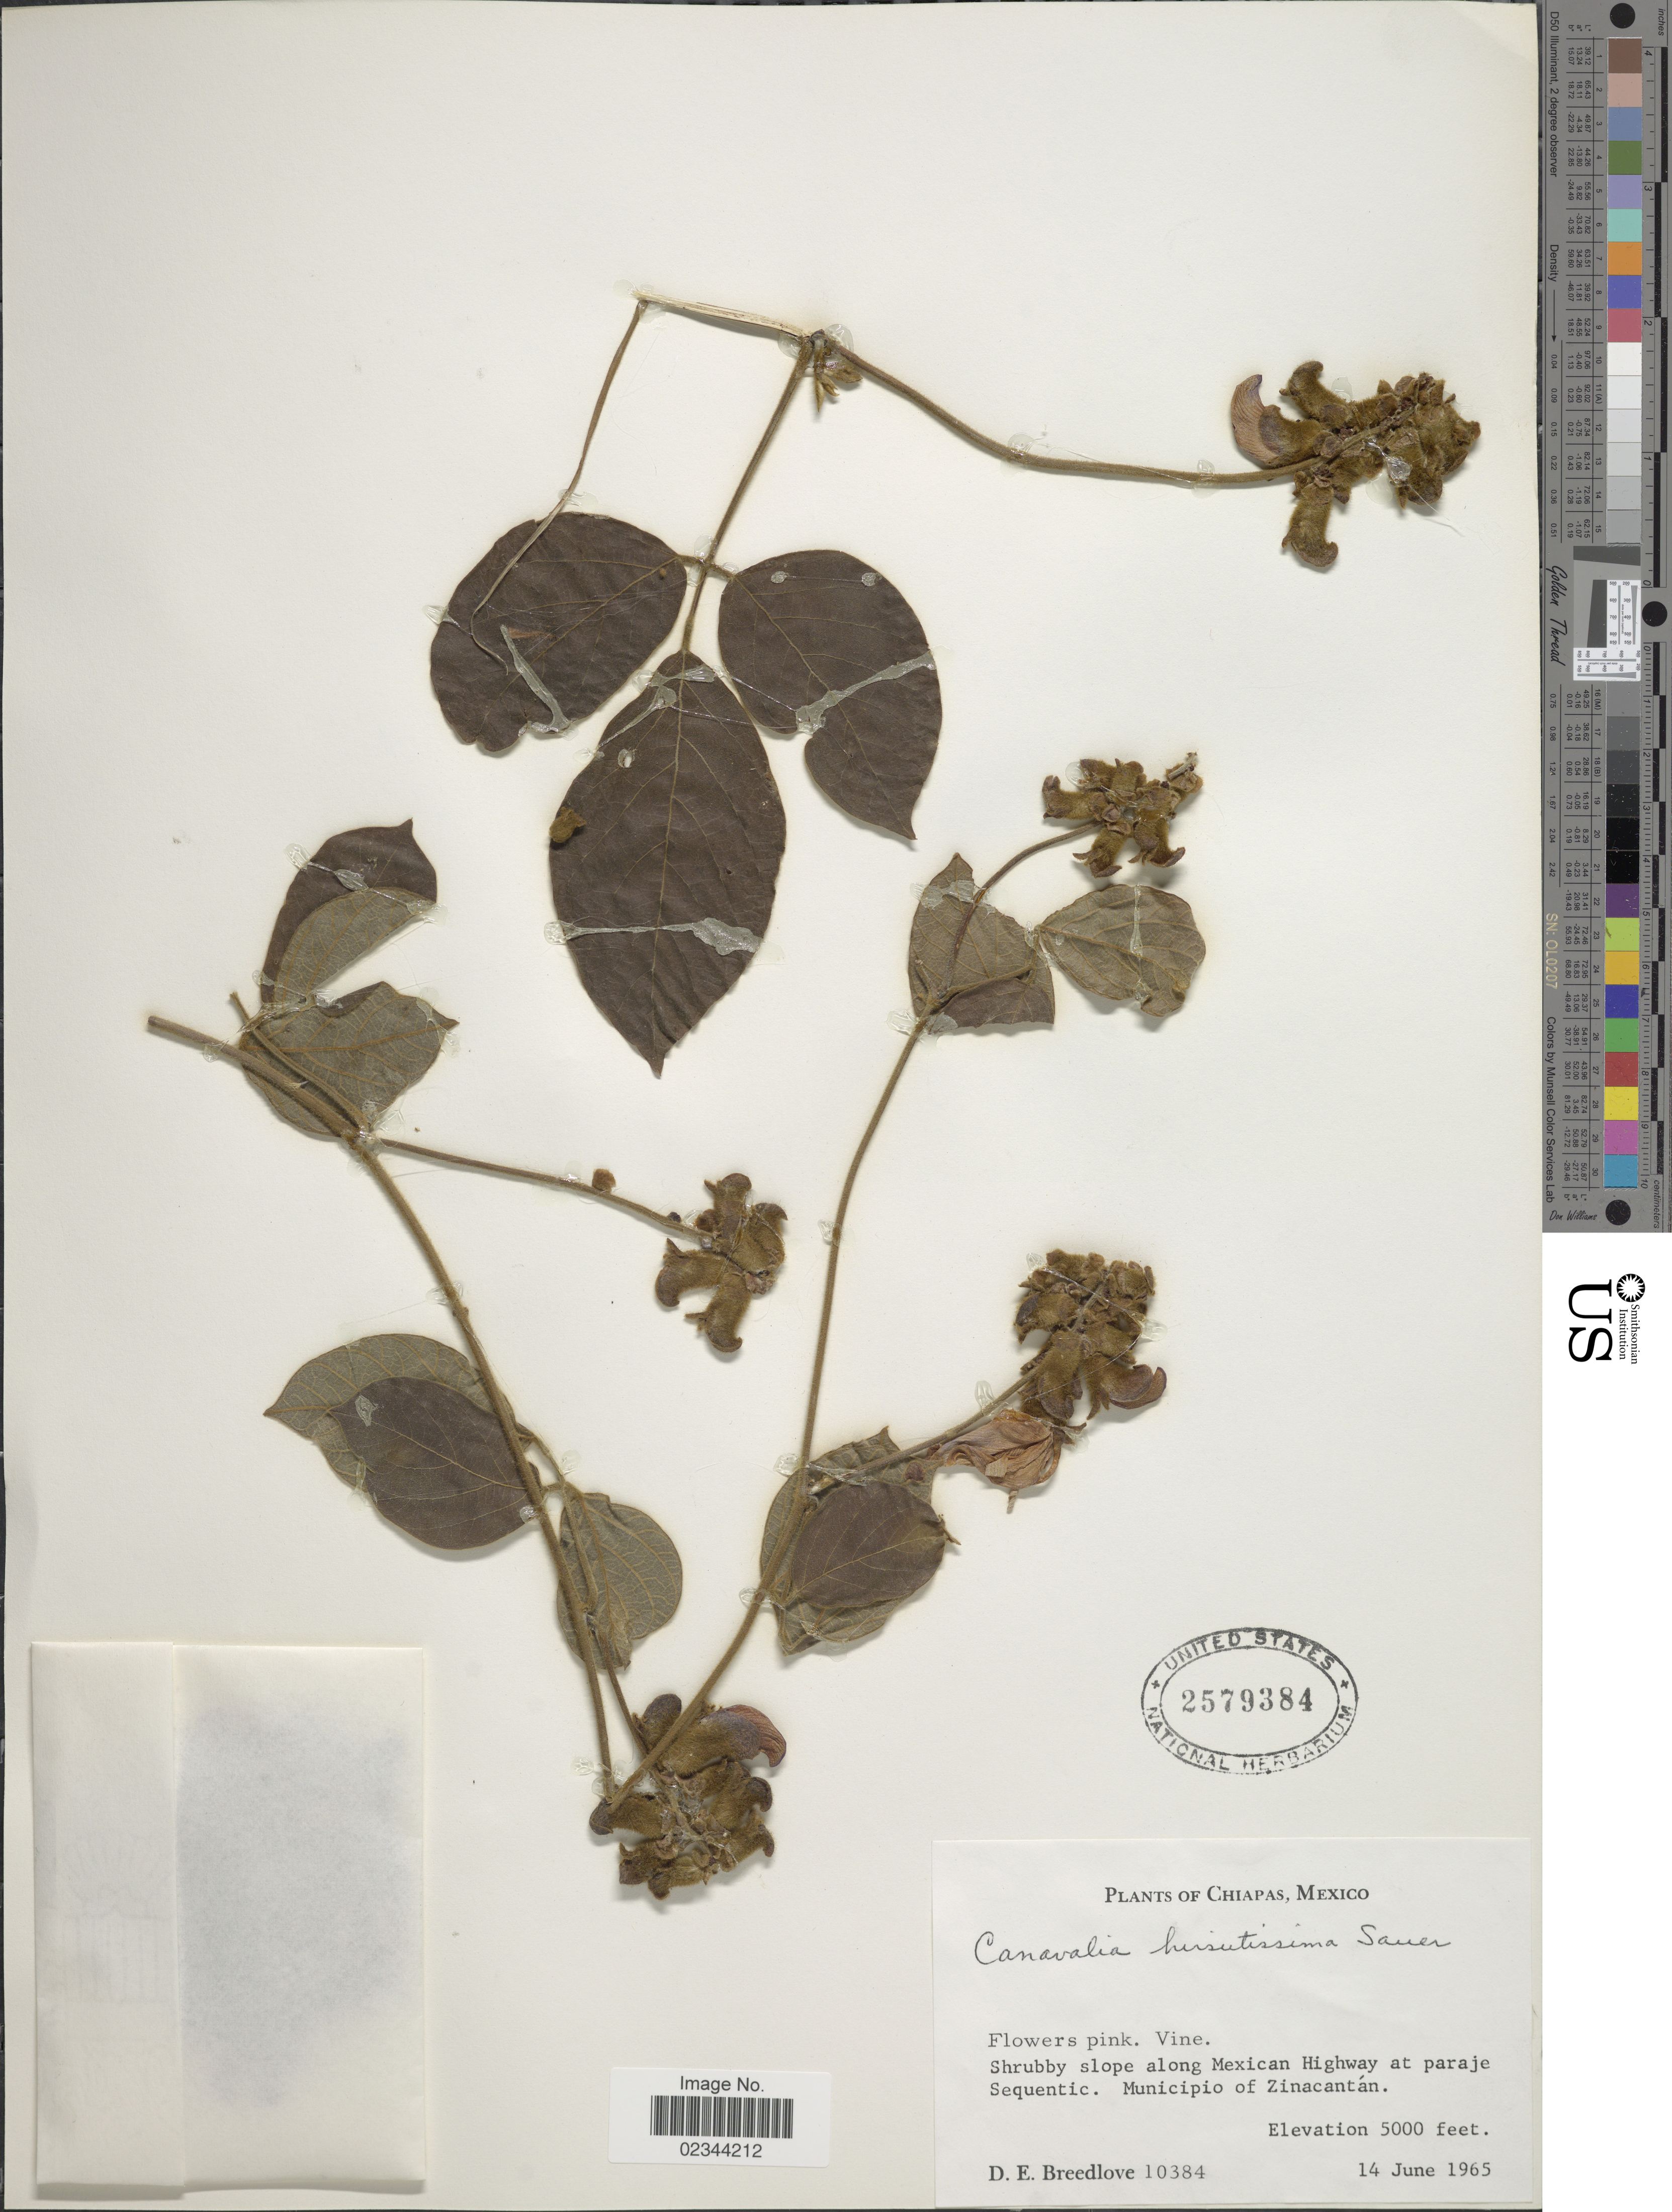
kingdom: Plantae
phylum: Tracheophyta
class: Magnoliopsida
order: Fabales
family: Fabaceae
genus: Canavalia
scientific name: Canavalia hirsutissima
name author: Sauer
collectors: D. E. Breedlove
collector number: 10384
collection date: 1965-06-14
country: Mexico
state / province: Chiapas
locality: Along Mexican Highway at paraje Sequentic. Municipio of Zinacantan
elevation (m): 1524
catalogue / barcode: US 2579384